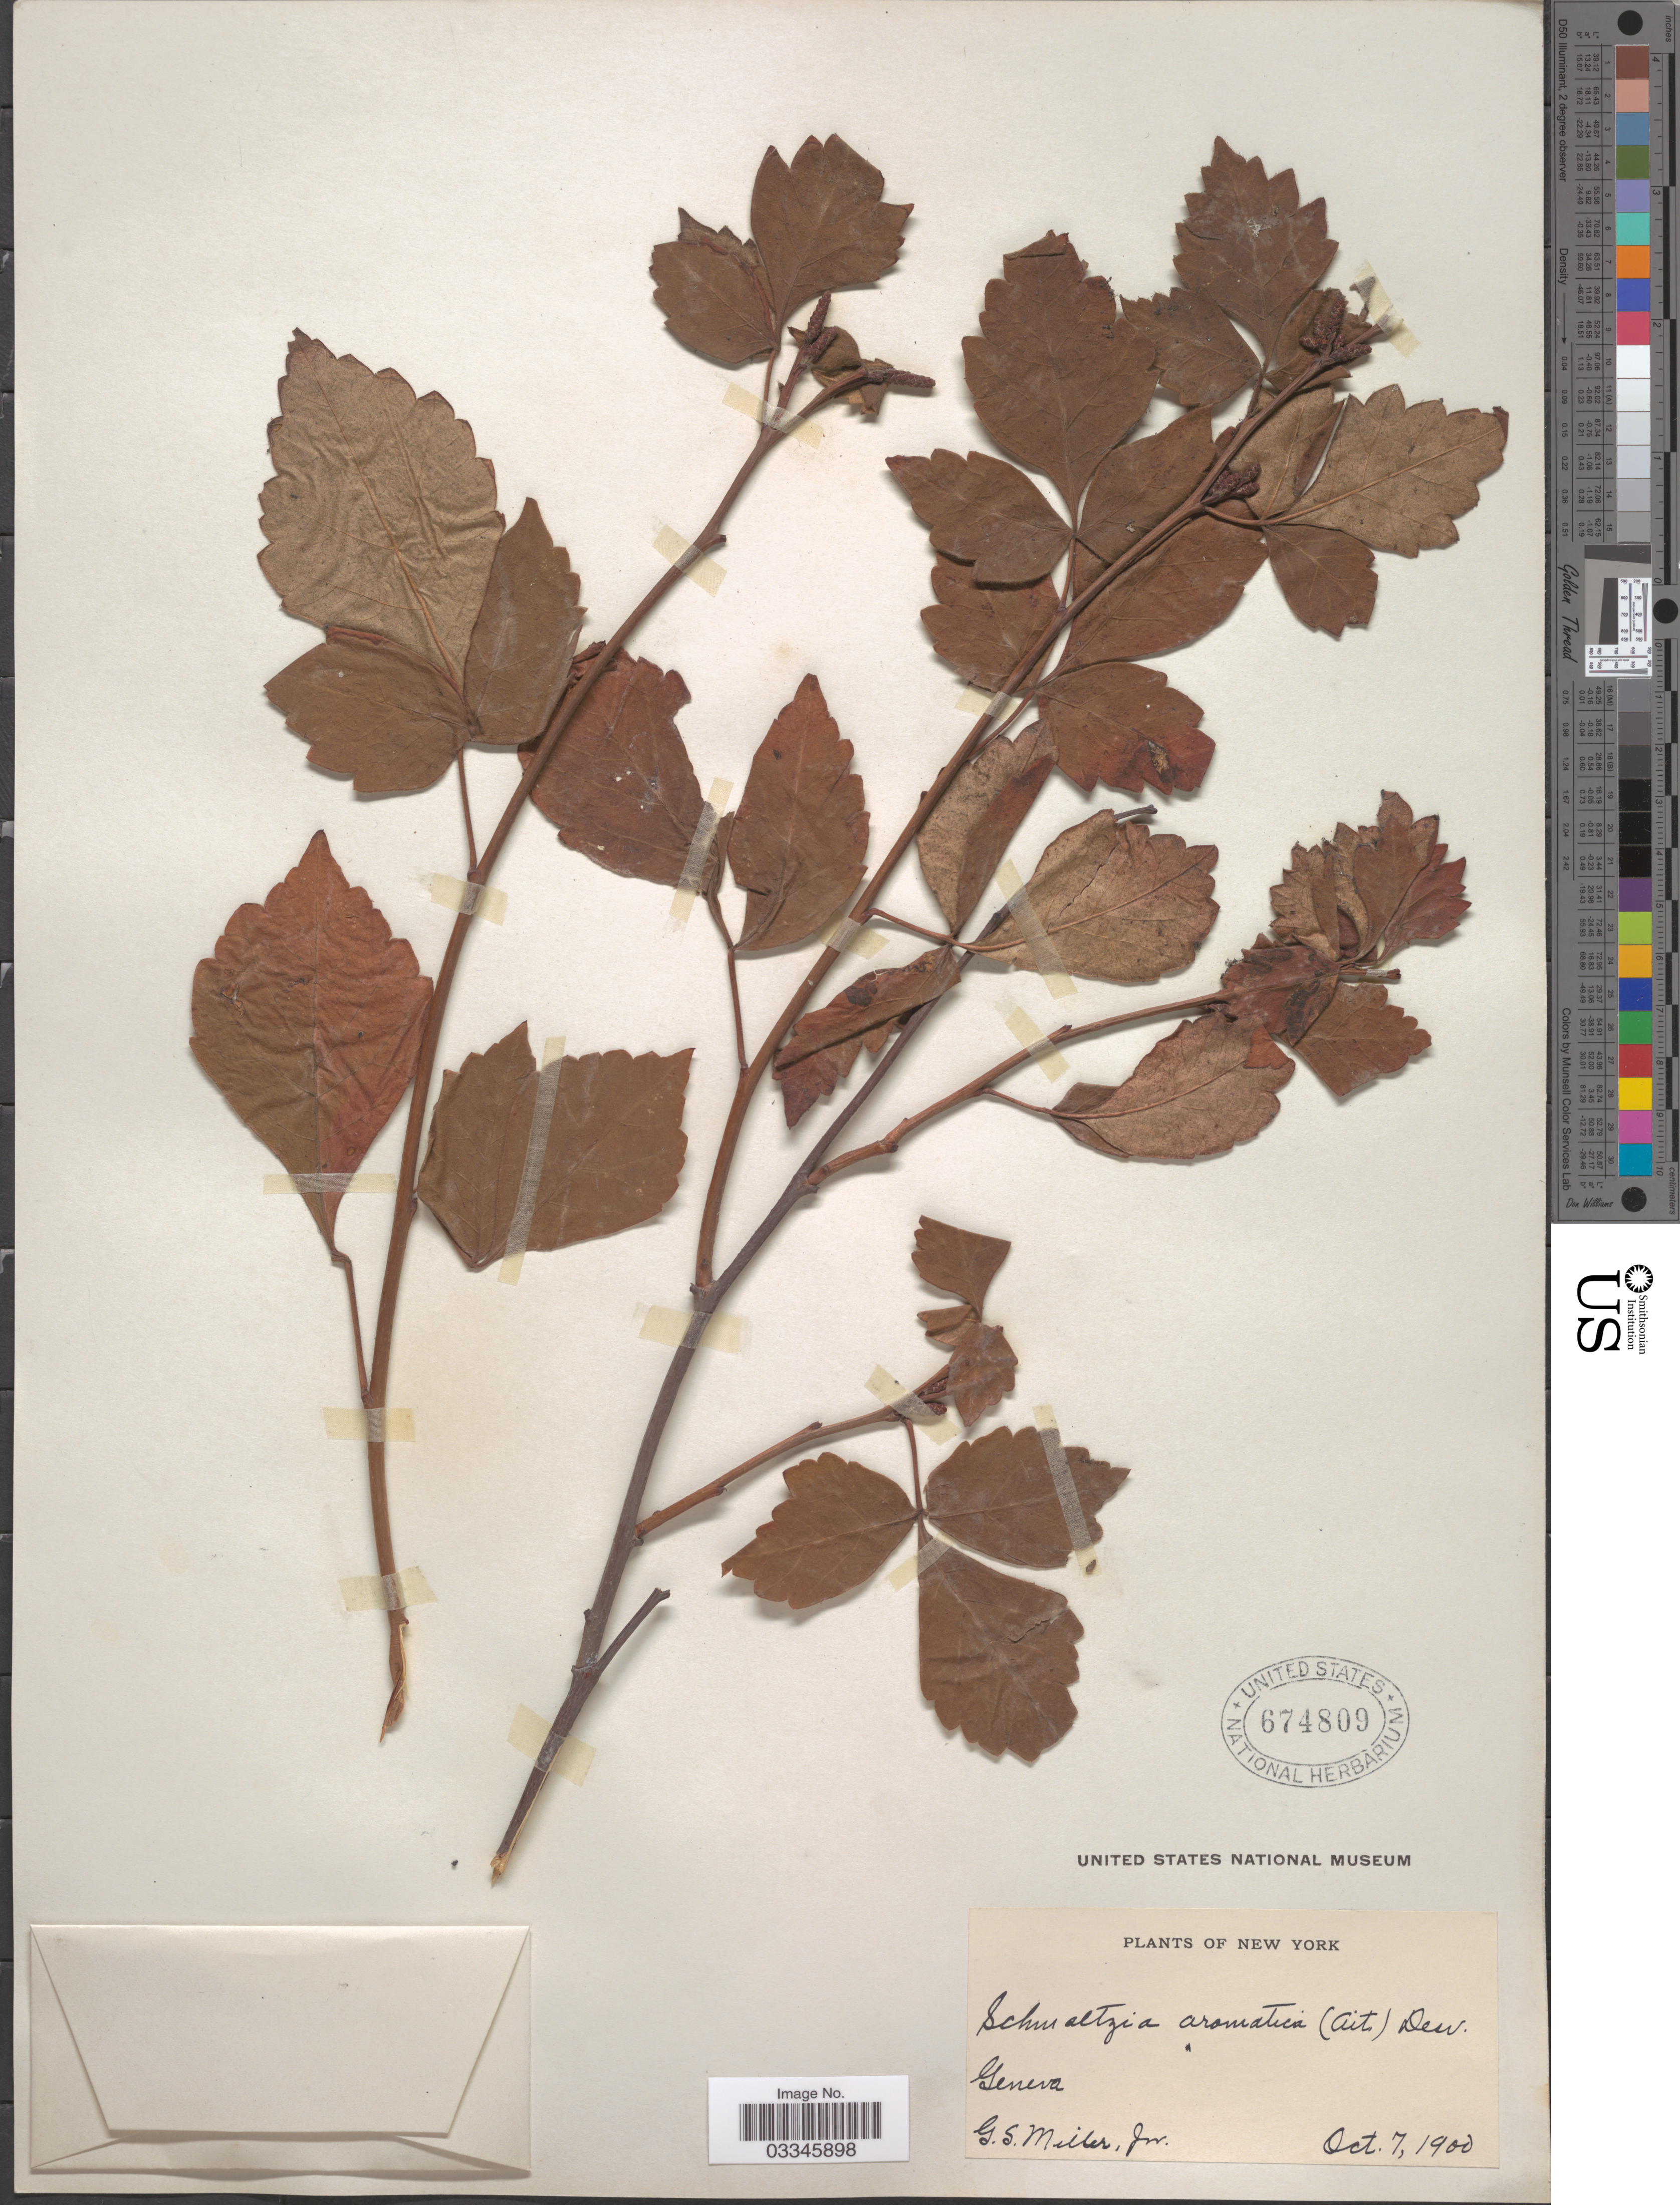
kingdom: Plantae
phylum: Tracheophyta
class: Magnoliopsida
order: Sapindales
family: Anacardiaceae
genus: Rhus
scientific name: Rhus crenata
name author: Thunb.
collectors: G. S. Miller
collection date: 1900-10-07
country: United States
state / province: New York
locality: Geneva.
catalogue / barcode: US 674809